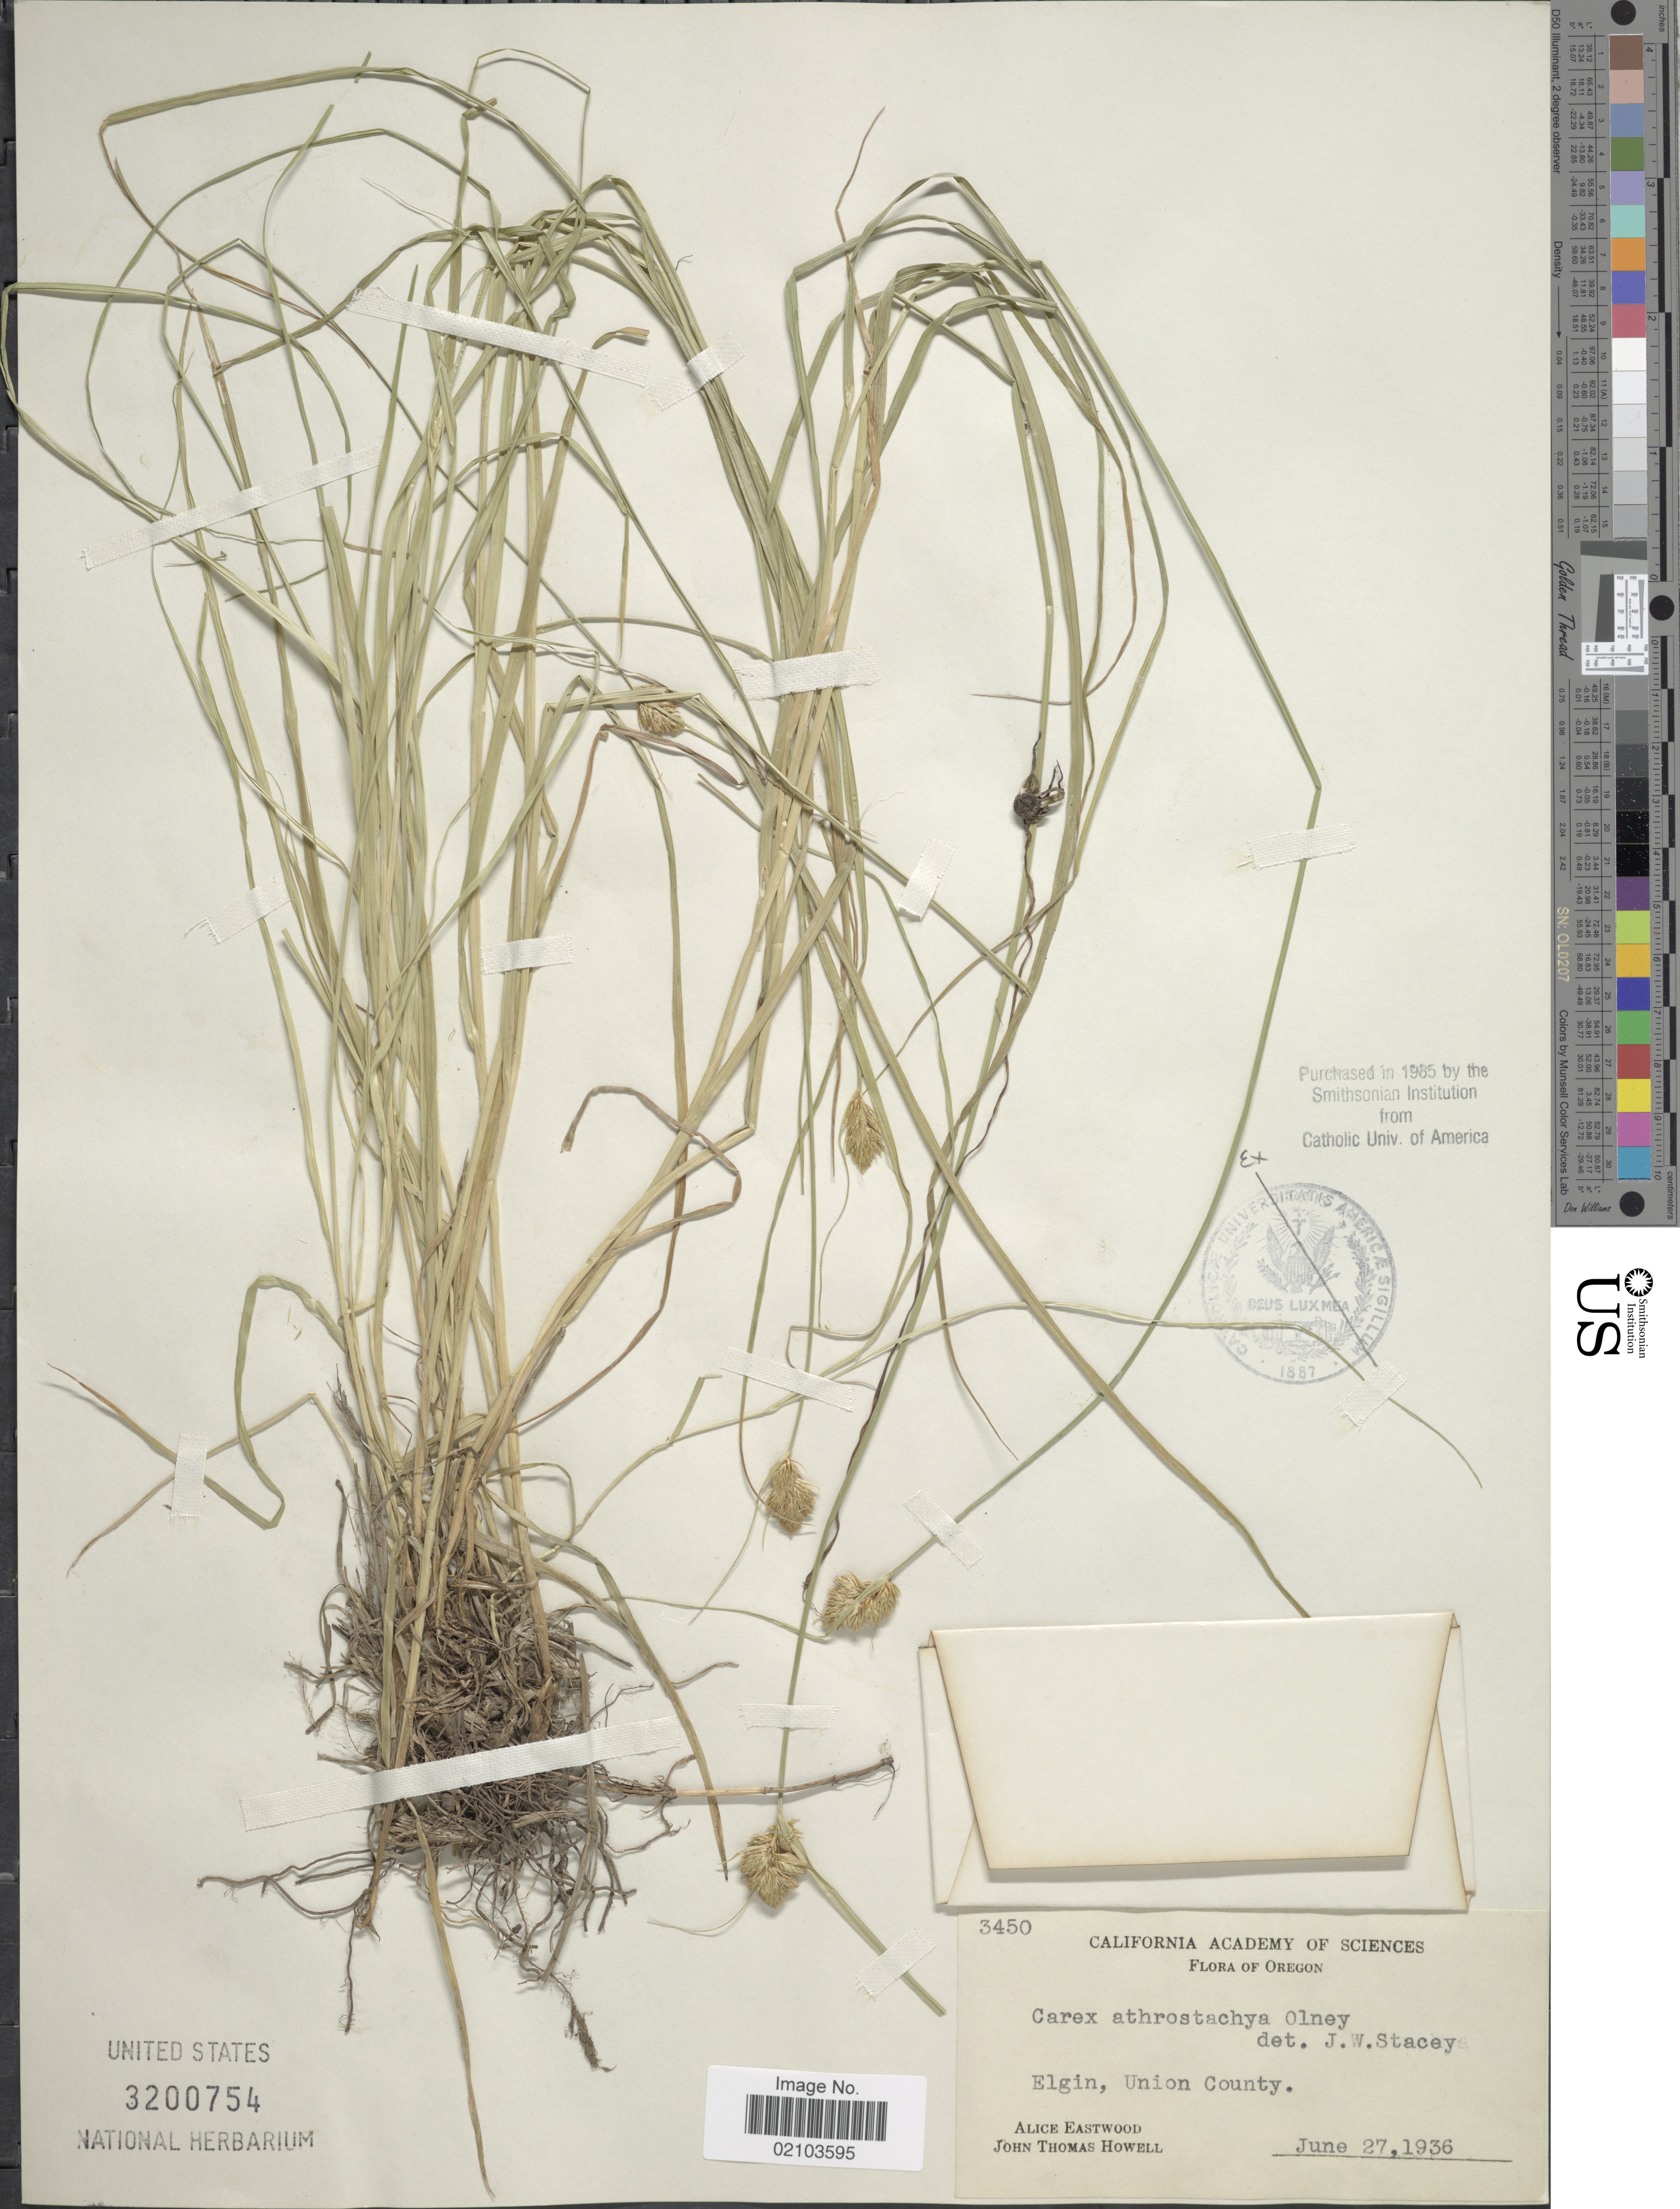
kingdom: Plantae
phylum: Tracheophyta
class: Liliopsida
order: Poales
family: Cyperaceae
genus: Carex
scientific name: Carex athrostachya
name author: Olney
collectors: A. Eastwood & J. T. Howell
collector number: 3450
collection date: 1936-06-27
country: United States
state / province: Oregon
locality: Elgin, Union County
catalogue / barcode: US 3200754